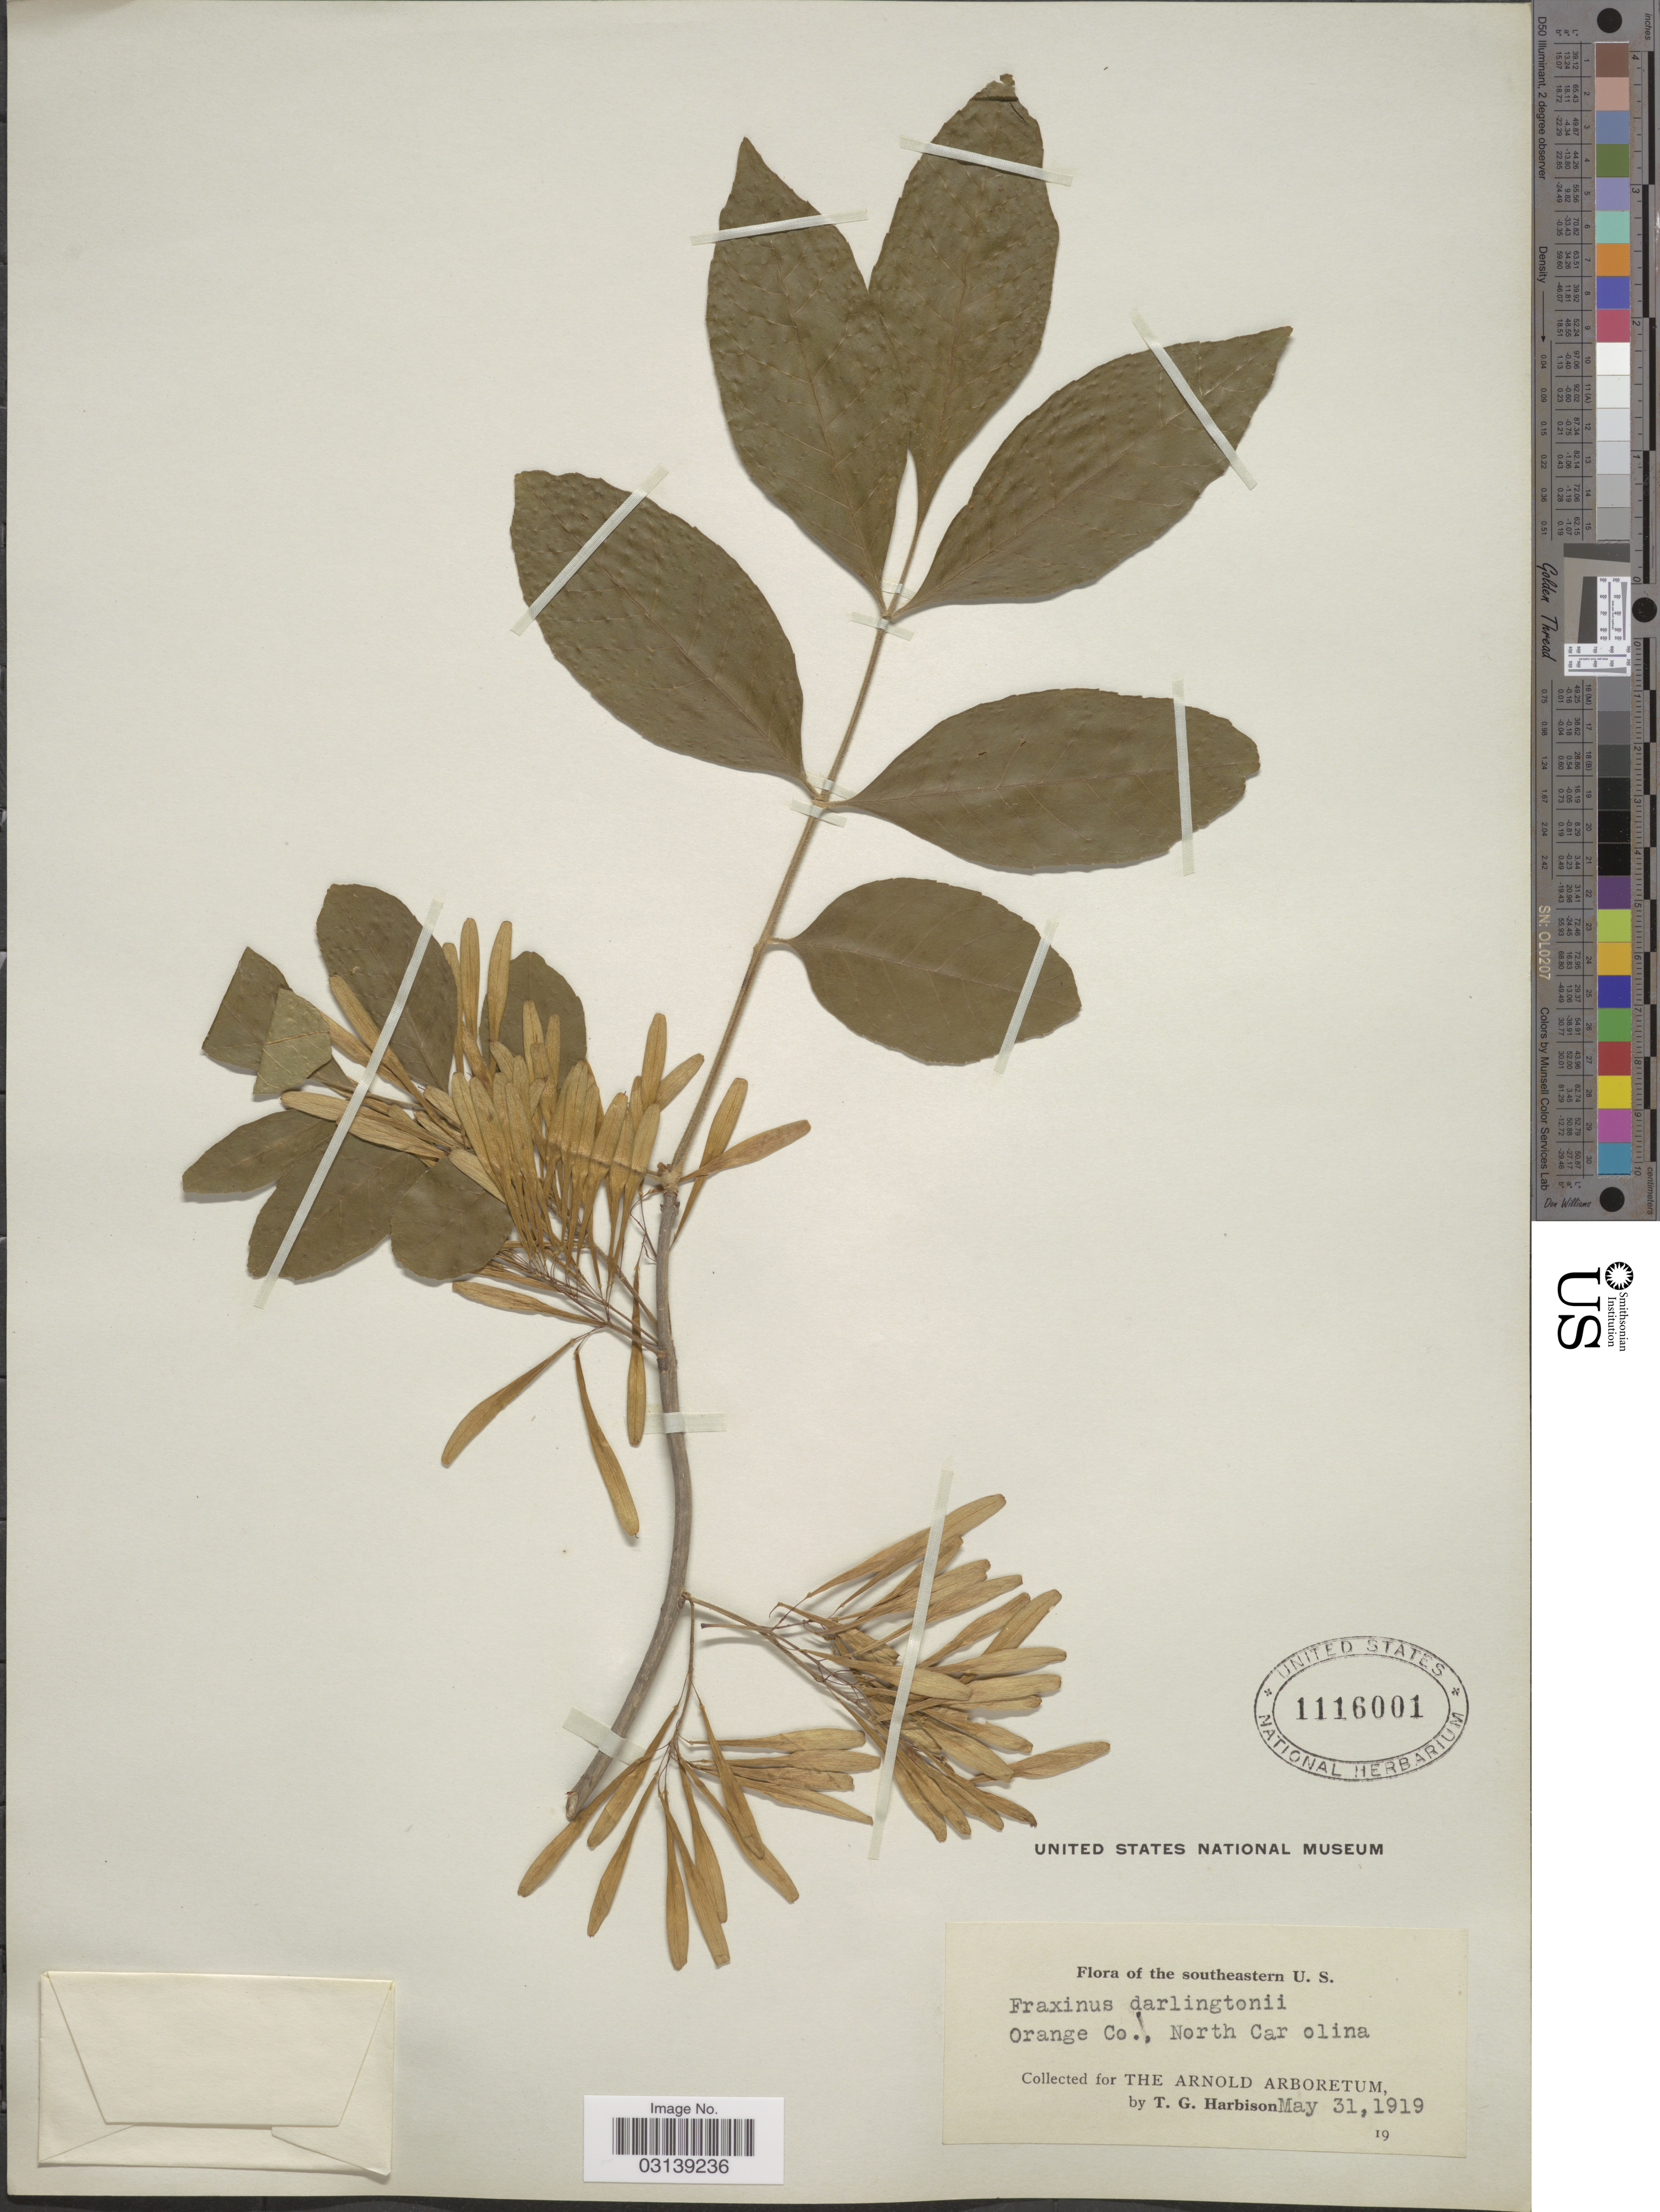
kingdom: Plantae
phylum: Tracheophyta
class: Magnoliopsida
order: Lamiales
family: Oleaceae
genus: Fraxinus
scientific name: Fraxinus pennsylvanica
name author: Marshall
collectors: T. Harbison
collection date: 1919-05-31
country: United States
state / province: North Carolina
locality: Southeastern U.S., Orange Co., North Carolina.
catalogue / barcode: US 1116001